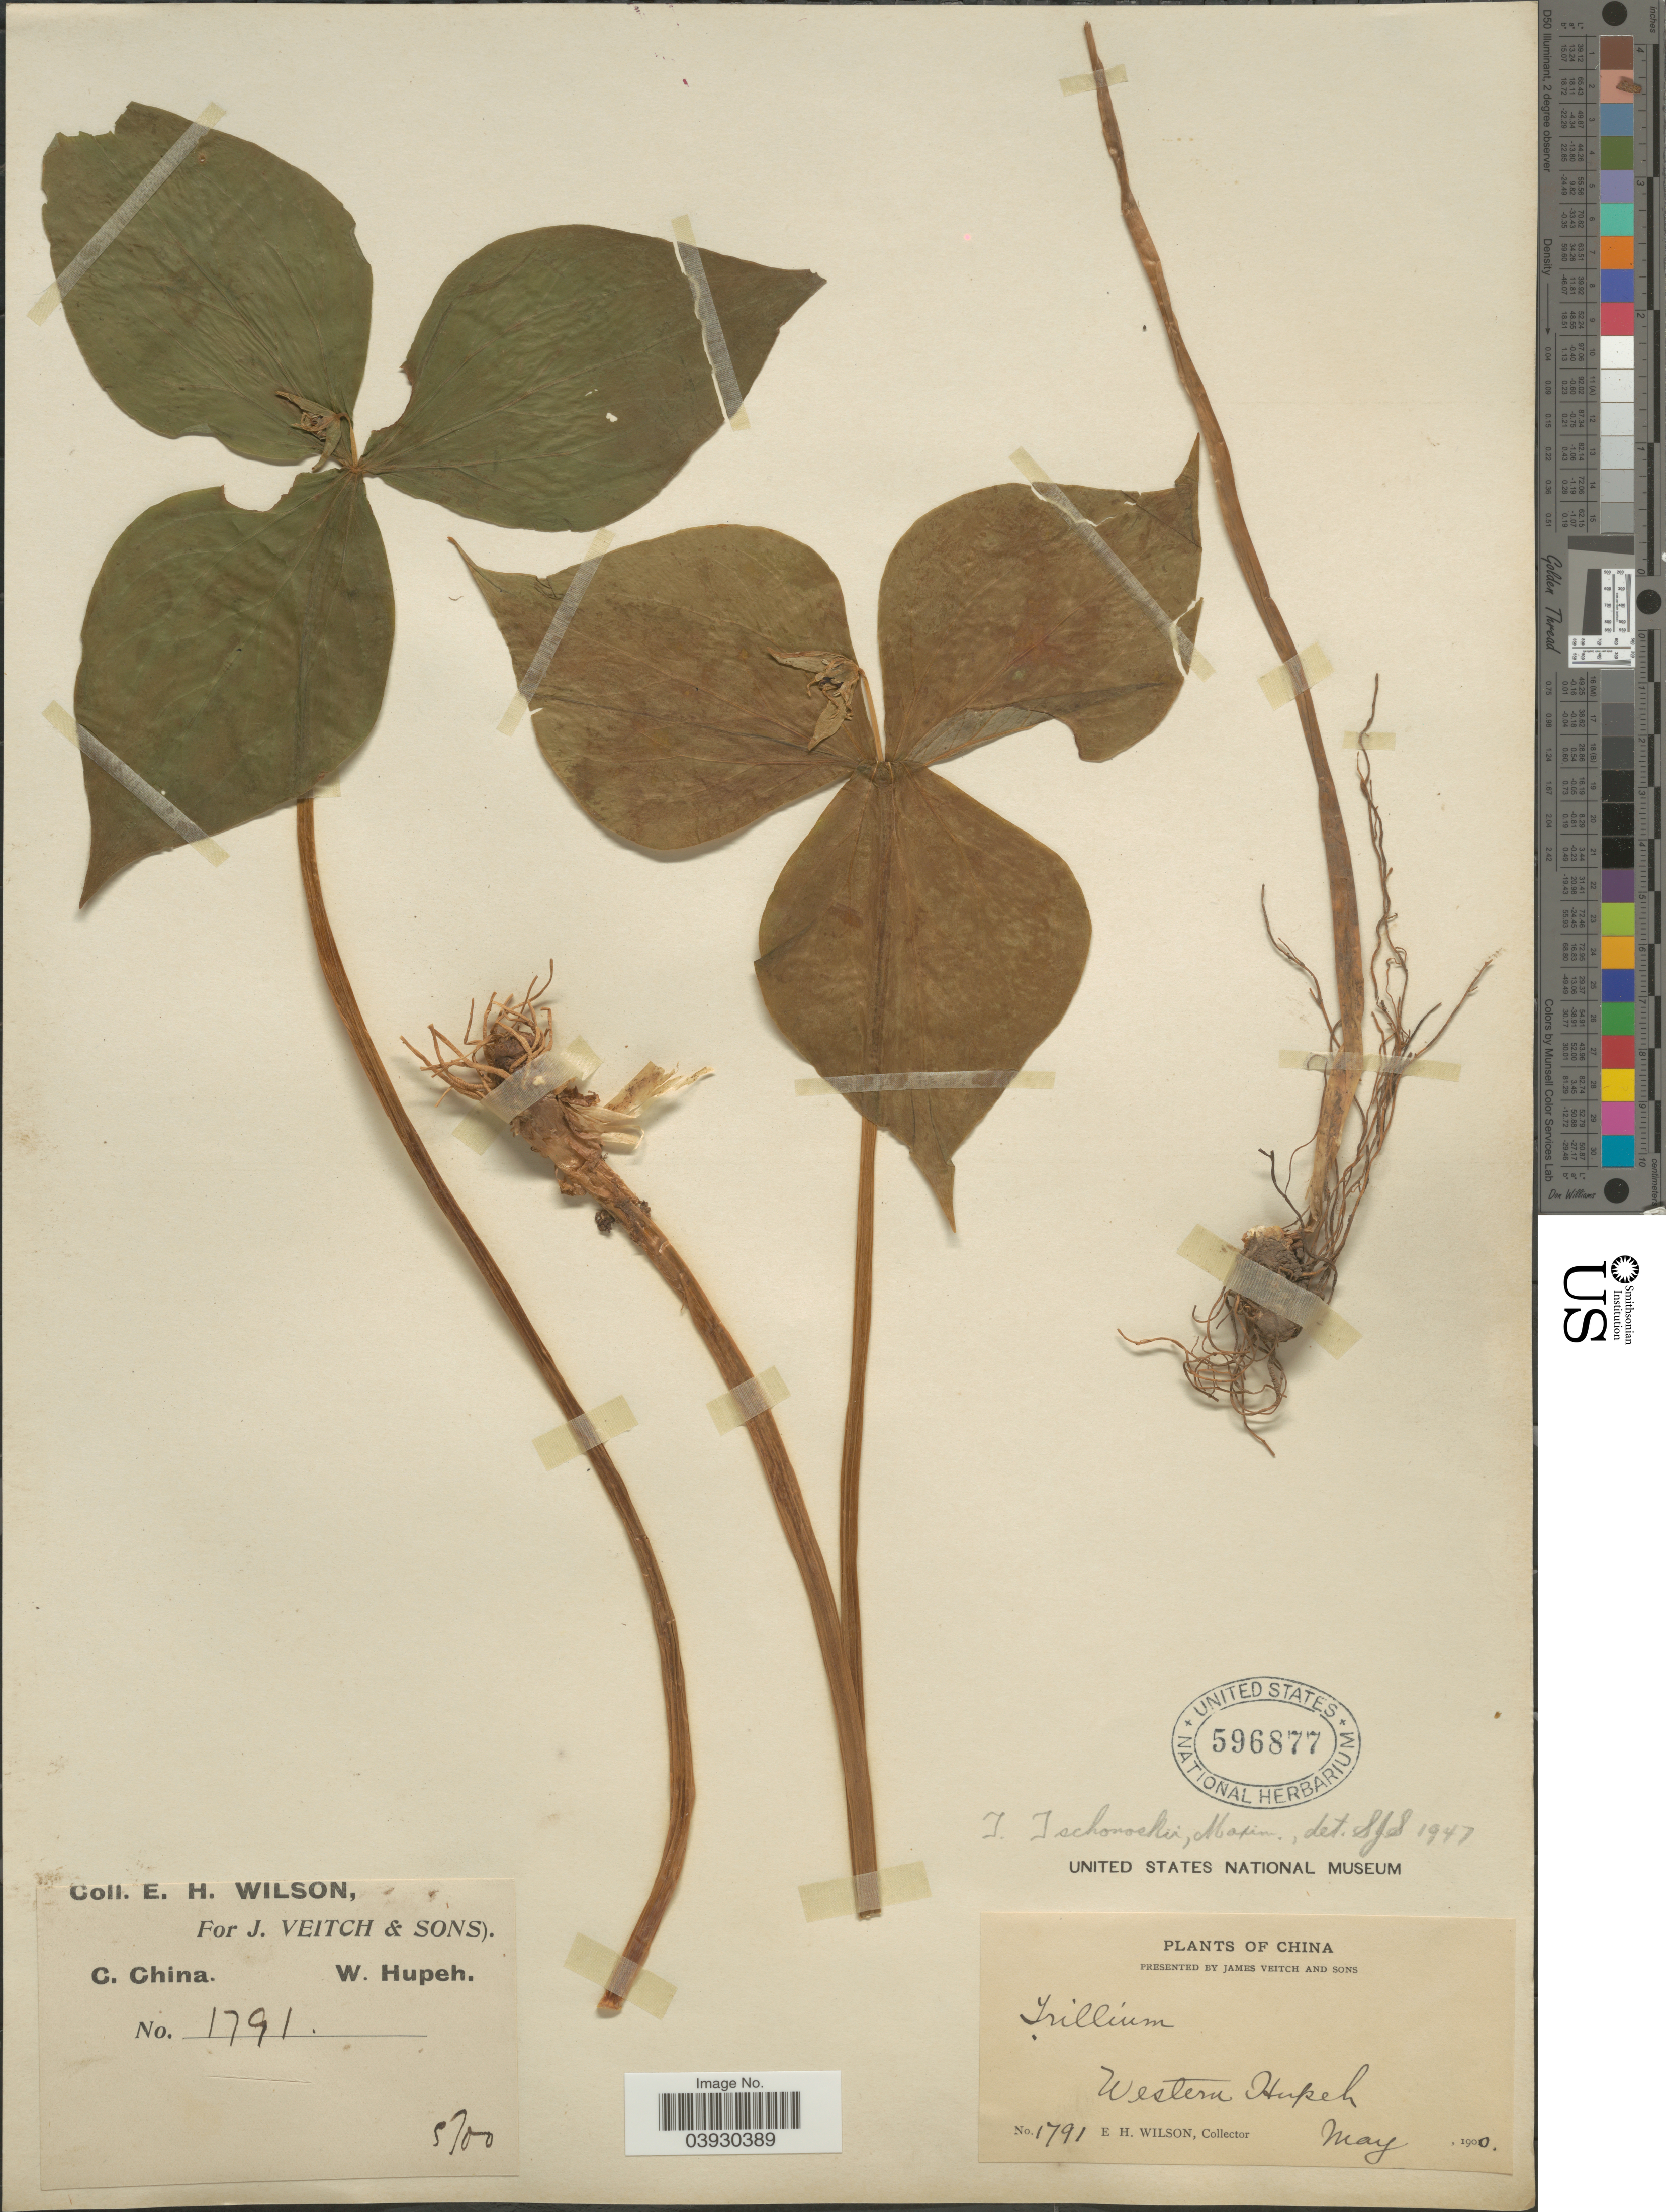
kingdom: Plantae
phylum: Tracheophyta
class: Liliopsida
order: Liliales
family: Melanthiaceae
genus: Trillium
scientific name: Trillium tschonoskii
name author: Maxim.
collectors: E. Wilson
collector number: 1791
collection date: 1900-05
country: China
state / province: Hubei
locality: Western Hupeh.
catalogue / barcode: US 596877